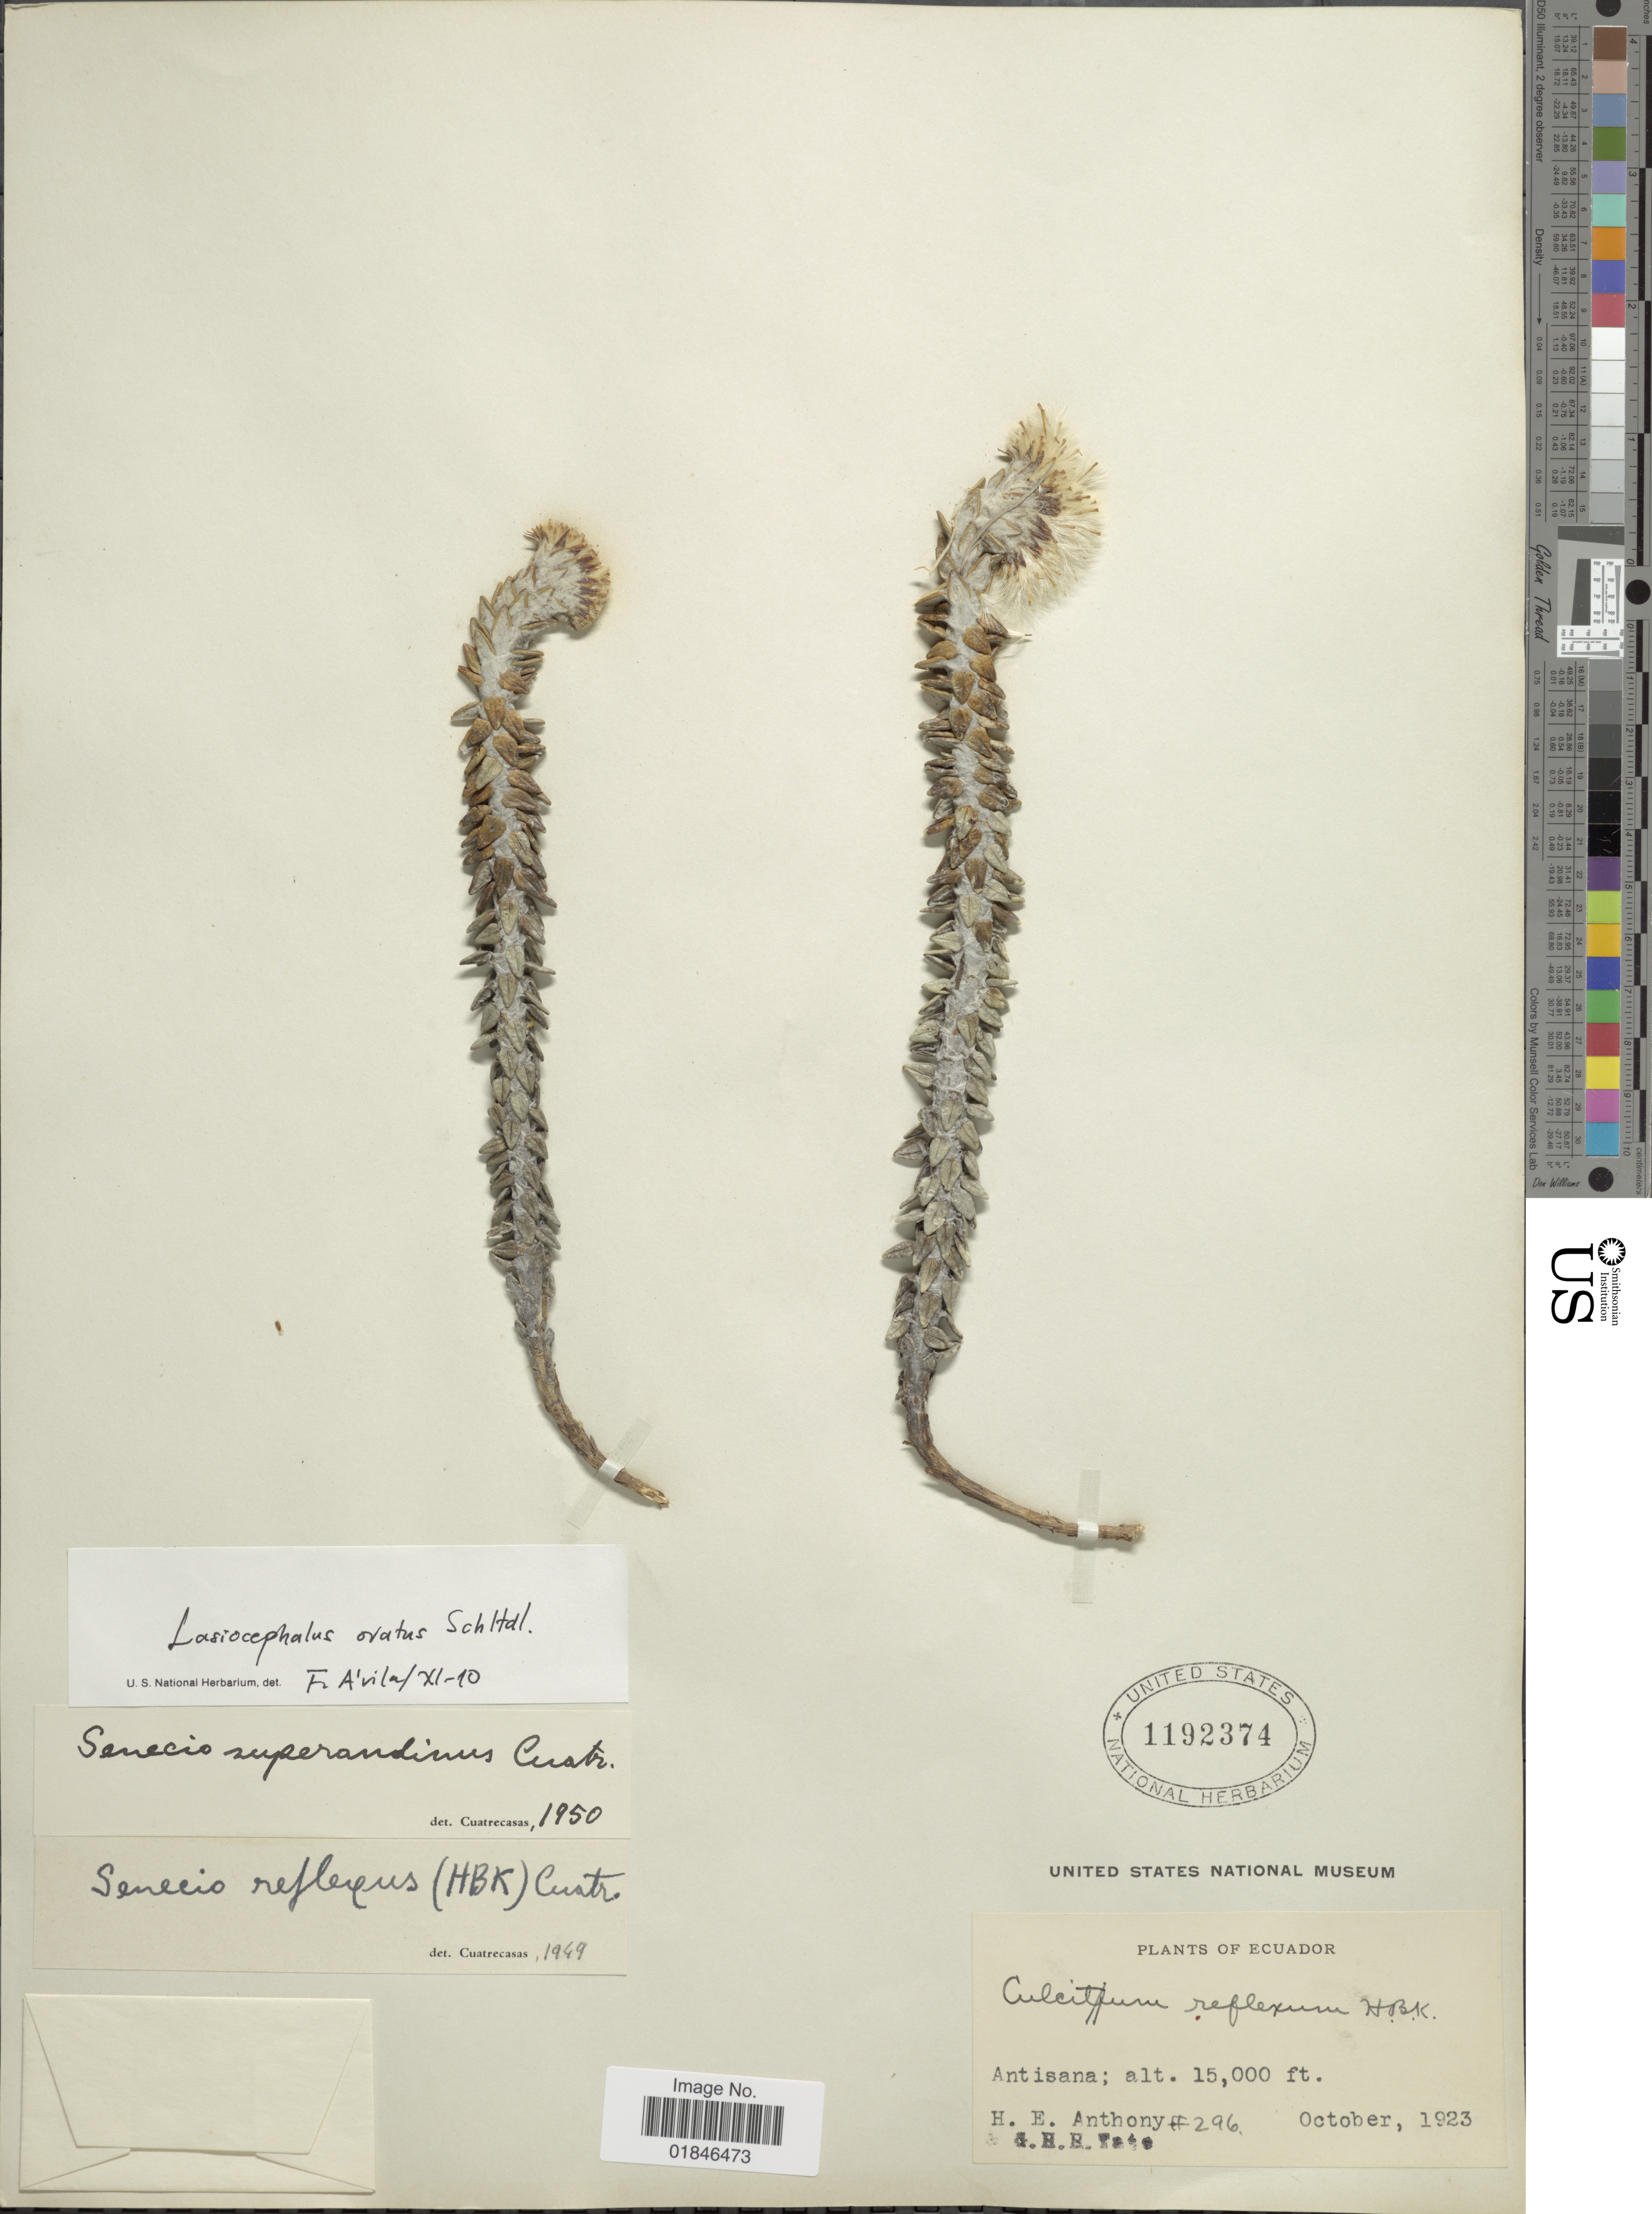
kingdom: Plantae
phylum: Tracheophyta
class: Magnoliopsida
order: Asterales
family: Asteraceae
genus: Senecio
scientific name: Senecio superandinus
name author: Cuatrec.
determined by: Salomon, Luciana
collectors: H. E. Anthony & H. Tate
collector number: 296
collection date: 1923-10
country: Ecuador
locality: Antisana.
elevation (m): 4572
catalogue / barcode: US 1192374